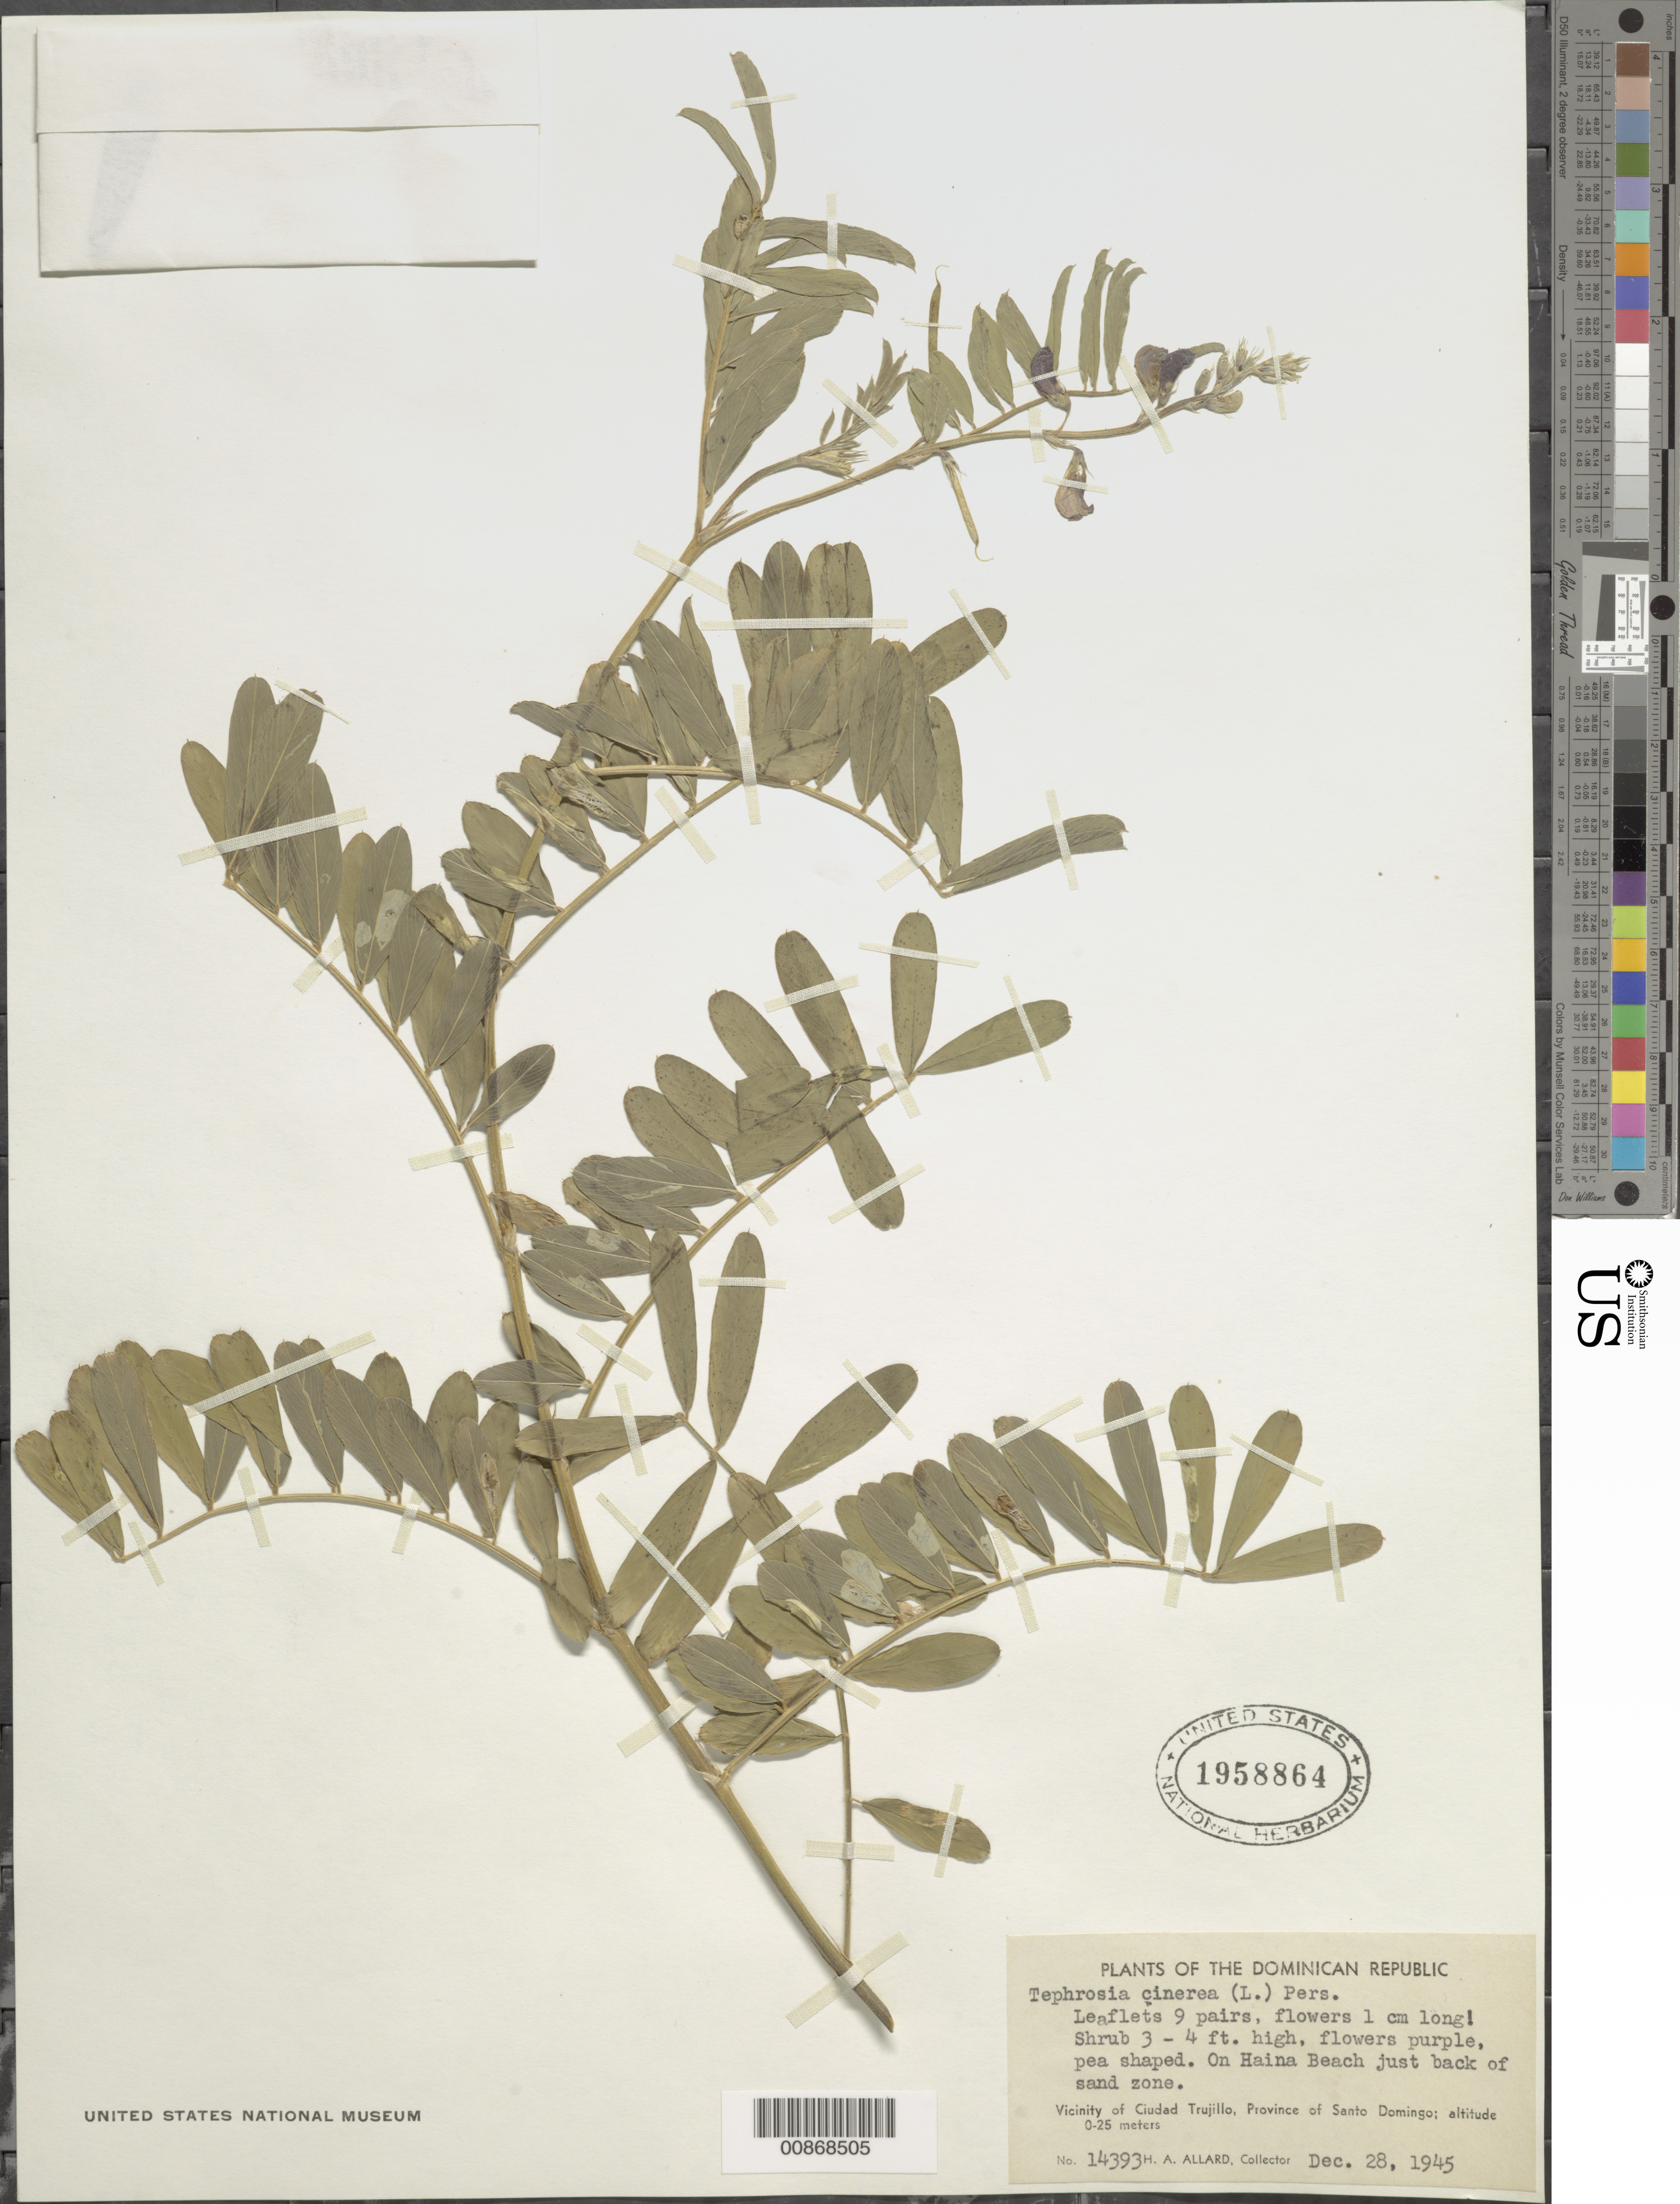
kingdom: Plantae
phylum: Tracheophyta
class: Magnoliopsida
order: Fabales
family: Fabaceae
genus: Tephrosia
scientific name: Tephrosia cinerea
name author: (L.) Pers.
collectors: H. A. Allard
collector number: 14393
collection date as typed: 28 Dec 1945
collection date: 1945-12-28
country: Dominican Republic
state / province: Distrito Nacional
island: Hispaniola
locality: Vicinity of Ciudad Trujillo, Province of Santo Domingo (obsolete). On Haina beach just back of sand zone.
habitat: On beach just back of sand zone.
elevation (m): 0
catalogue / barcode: US 1958864